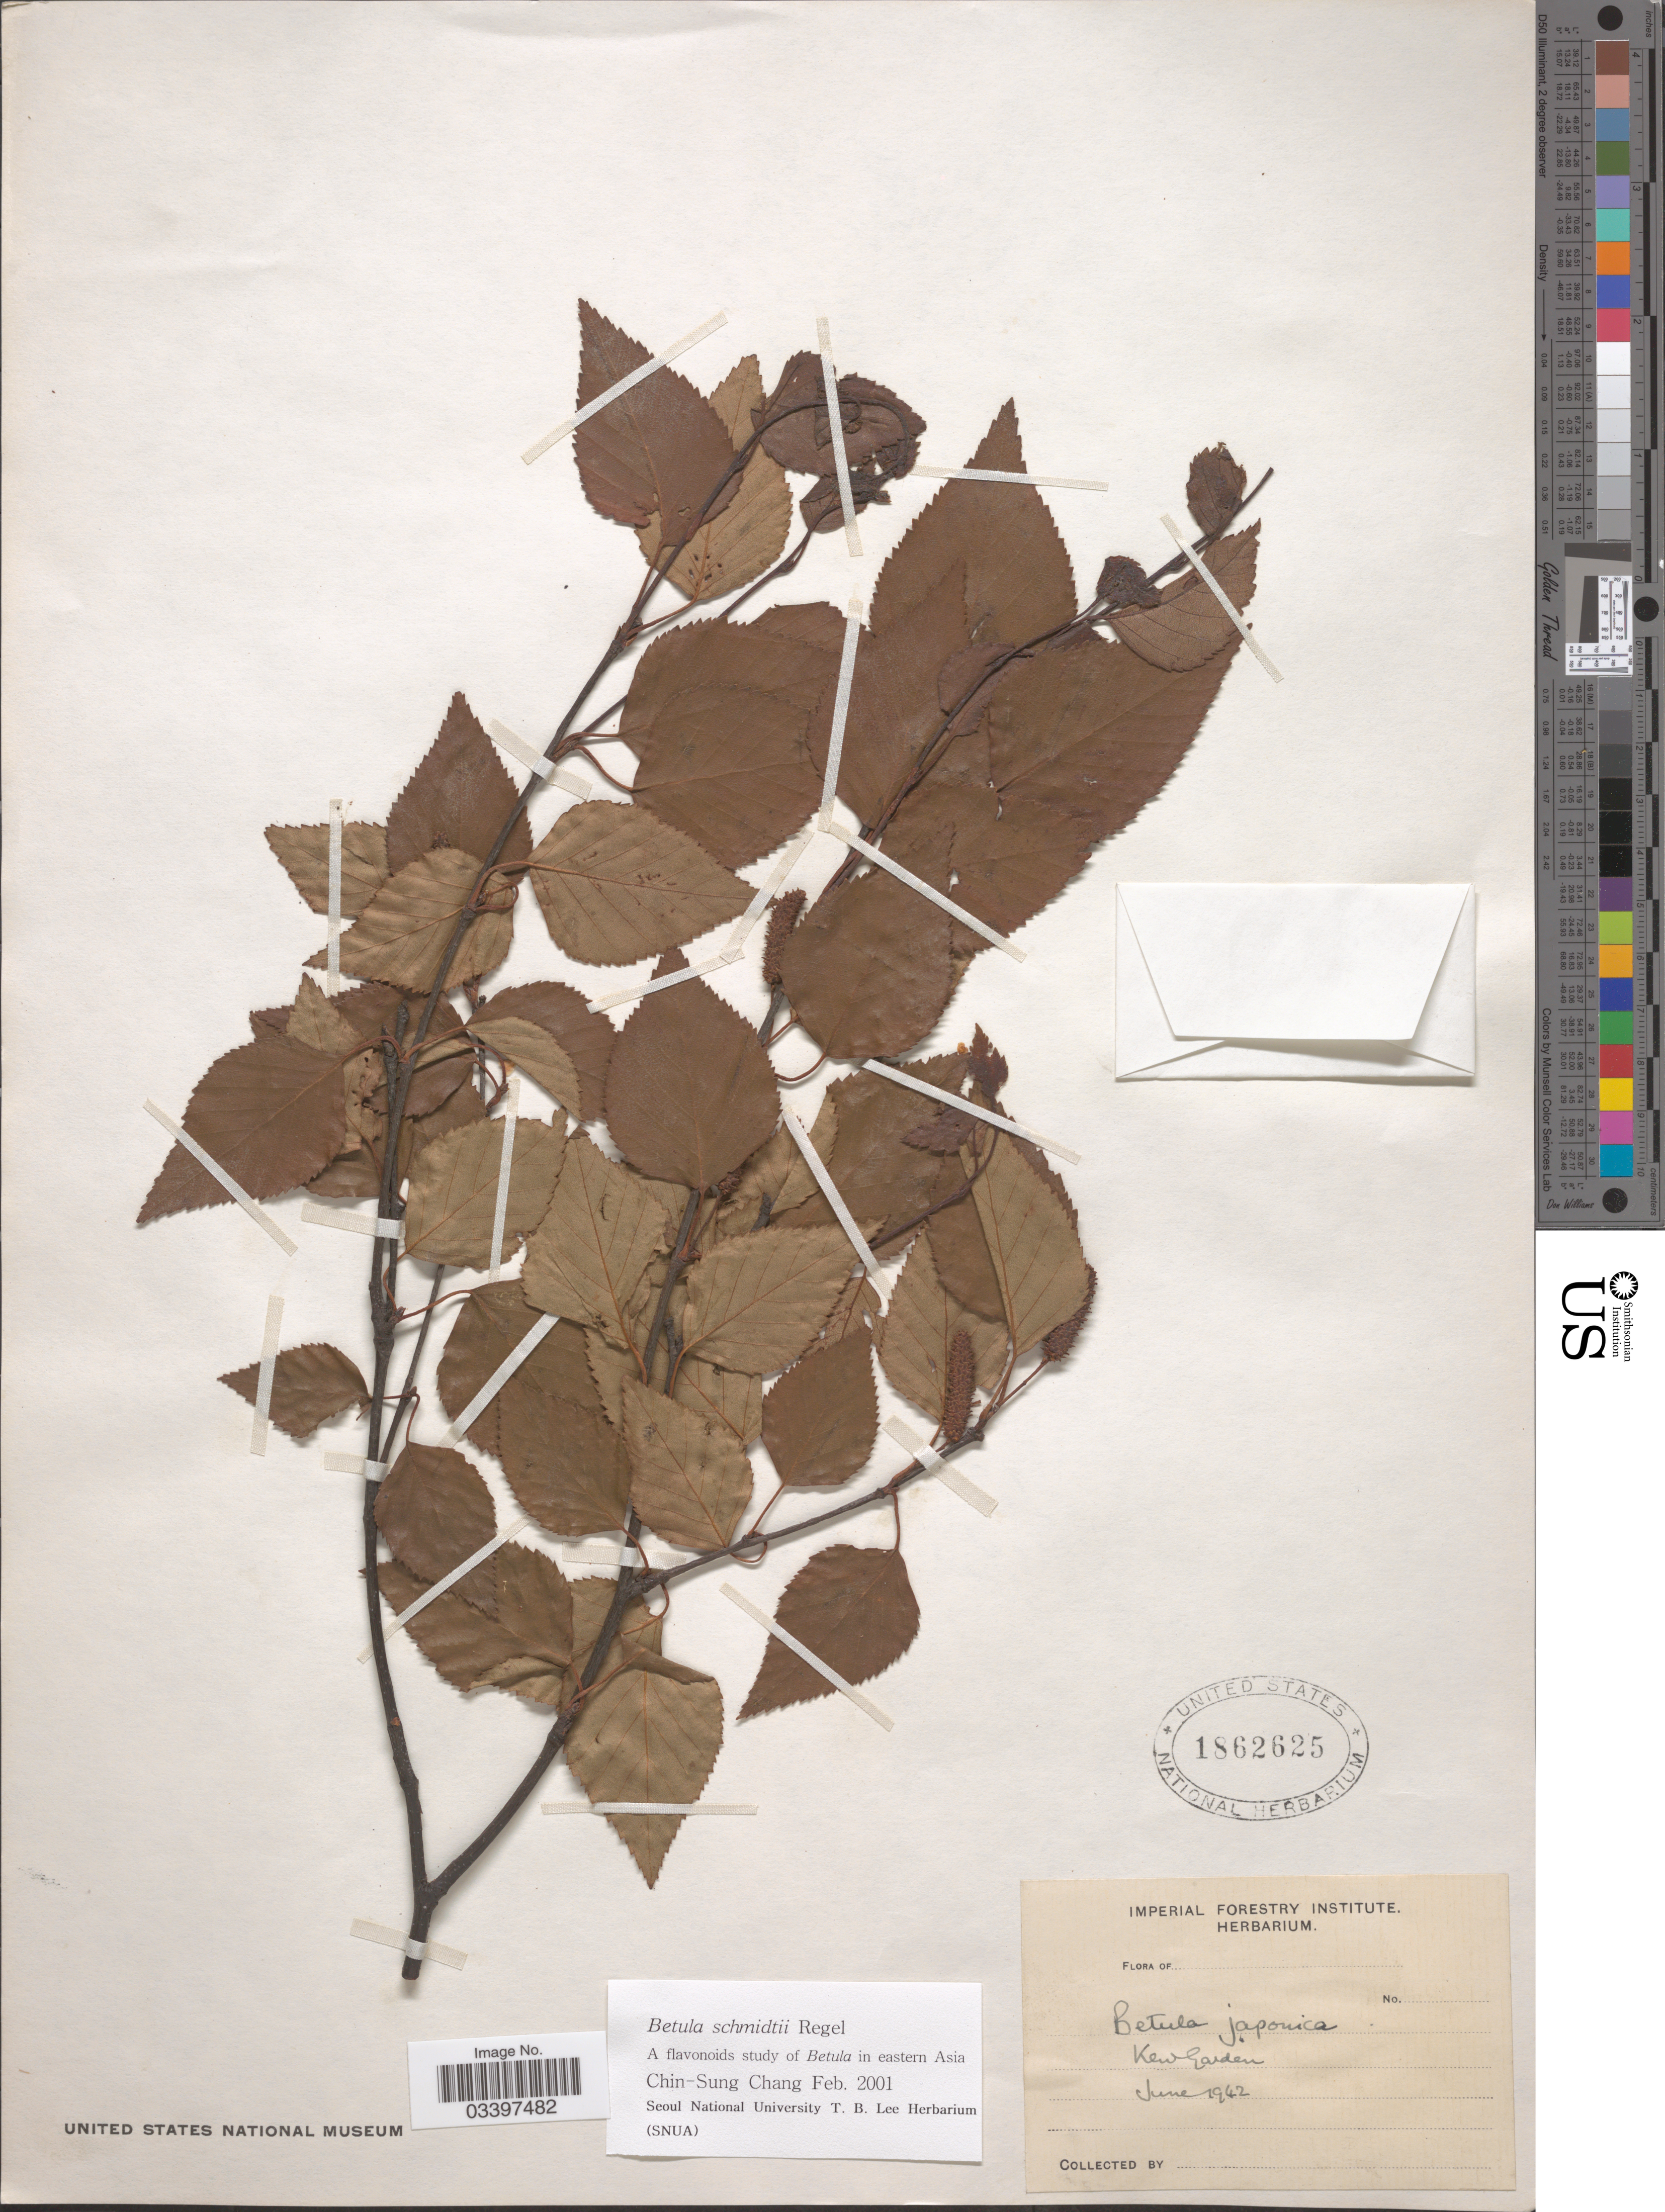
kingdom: Plantae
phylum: Tracheophyta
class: Magnoliopsida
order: Fagales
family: Betulaceae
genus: Betula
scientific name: Betula schmidtii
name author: Regel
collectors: Ex herb. Imperial Forest School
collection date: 1942-06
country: United Kingdom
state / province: England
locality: Kew Garden.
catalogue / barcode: US 1862625